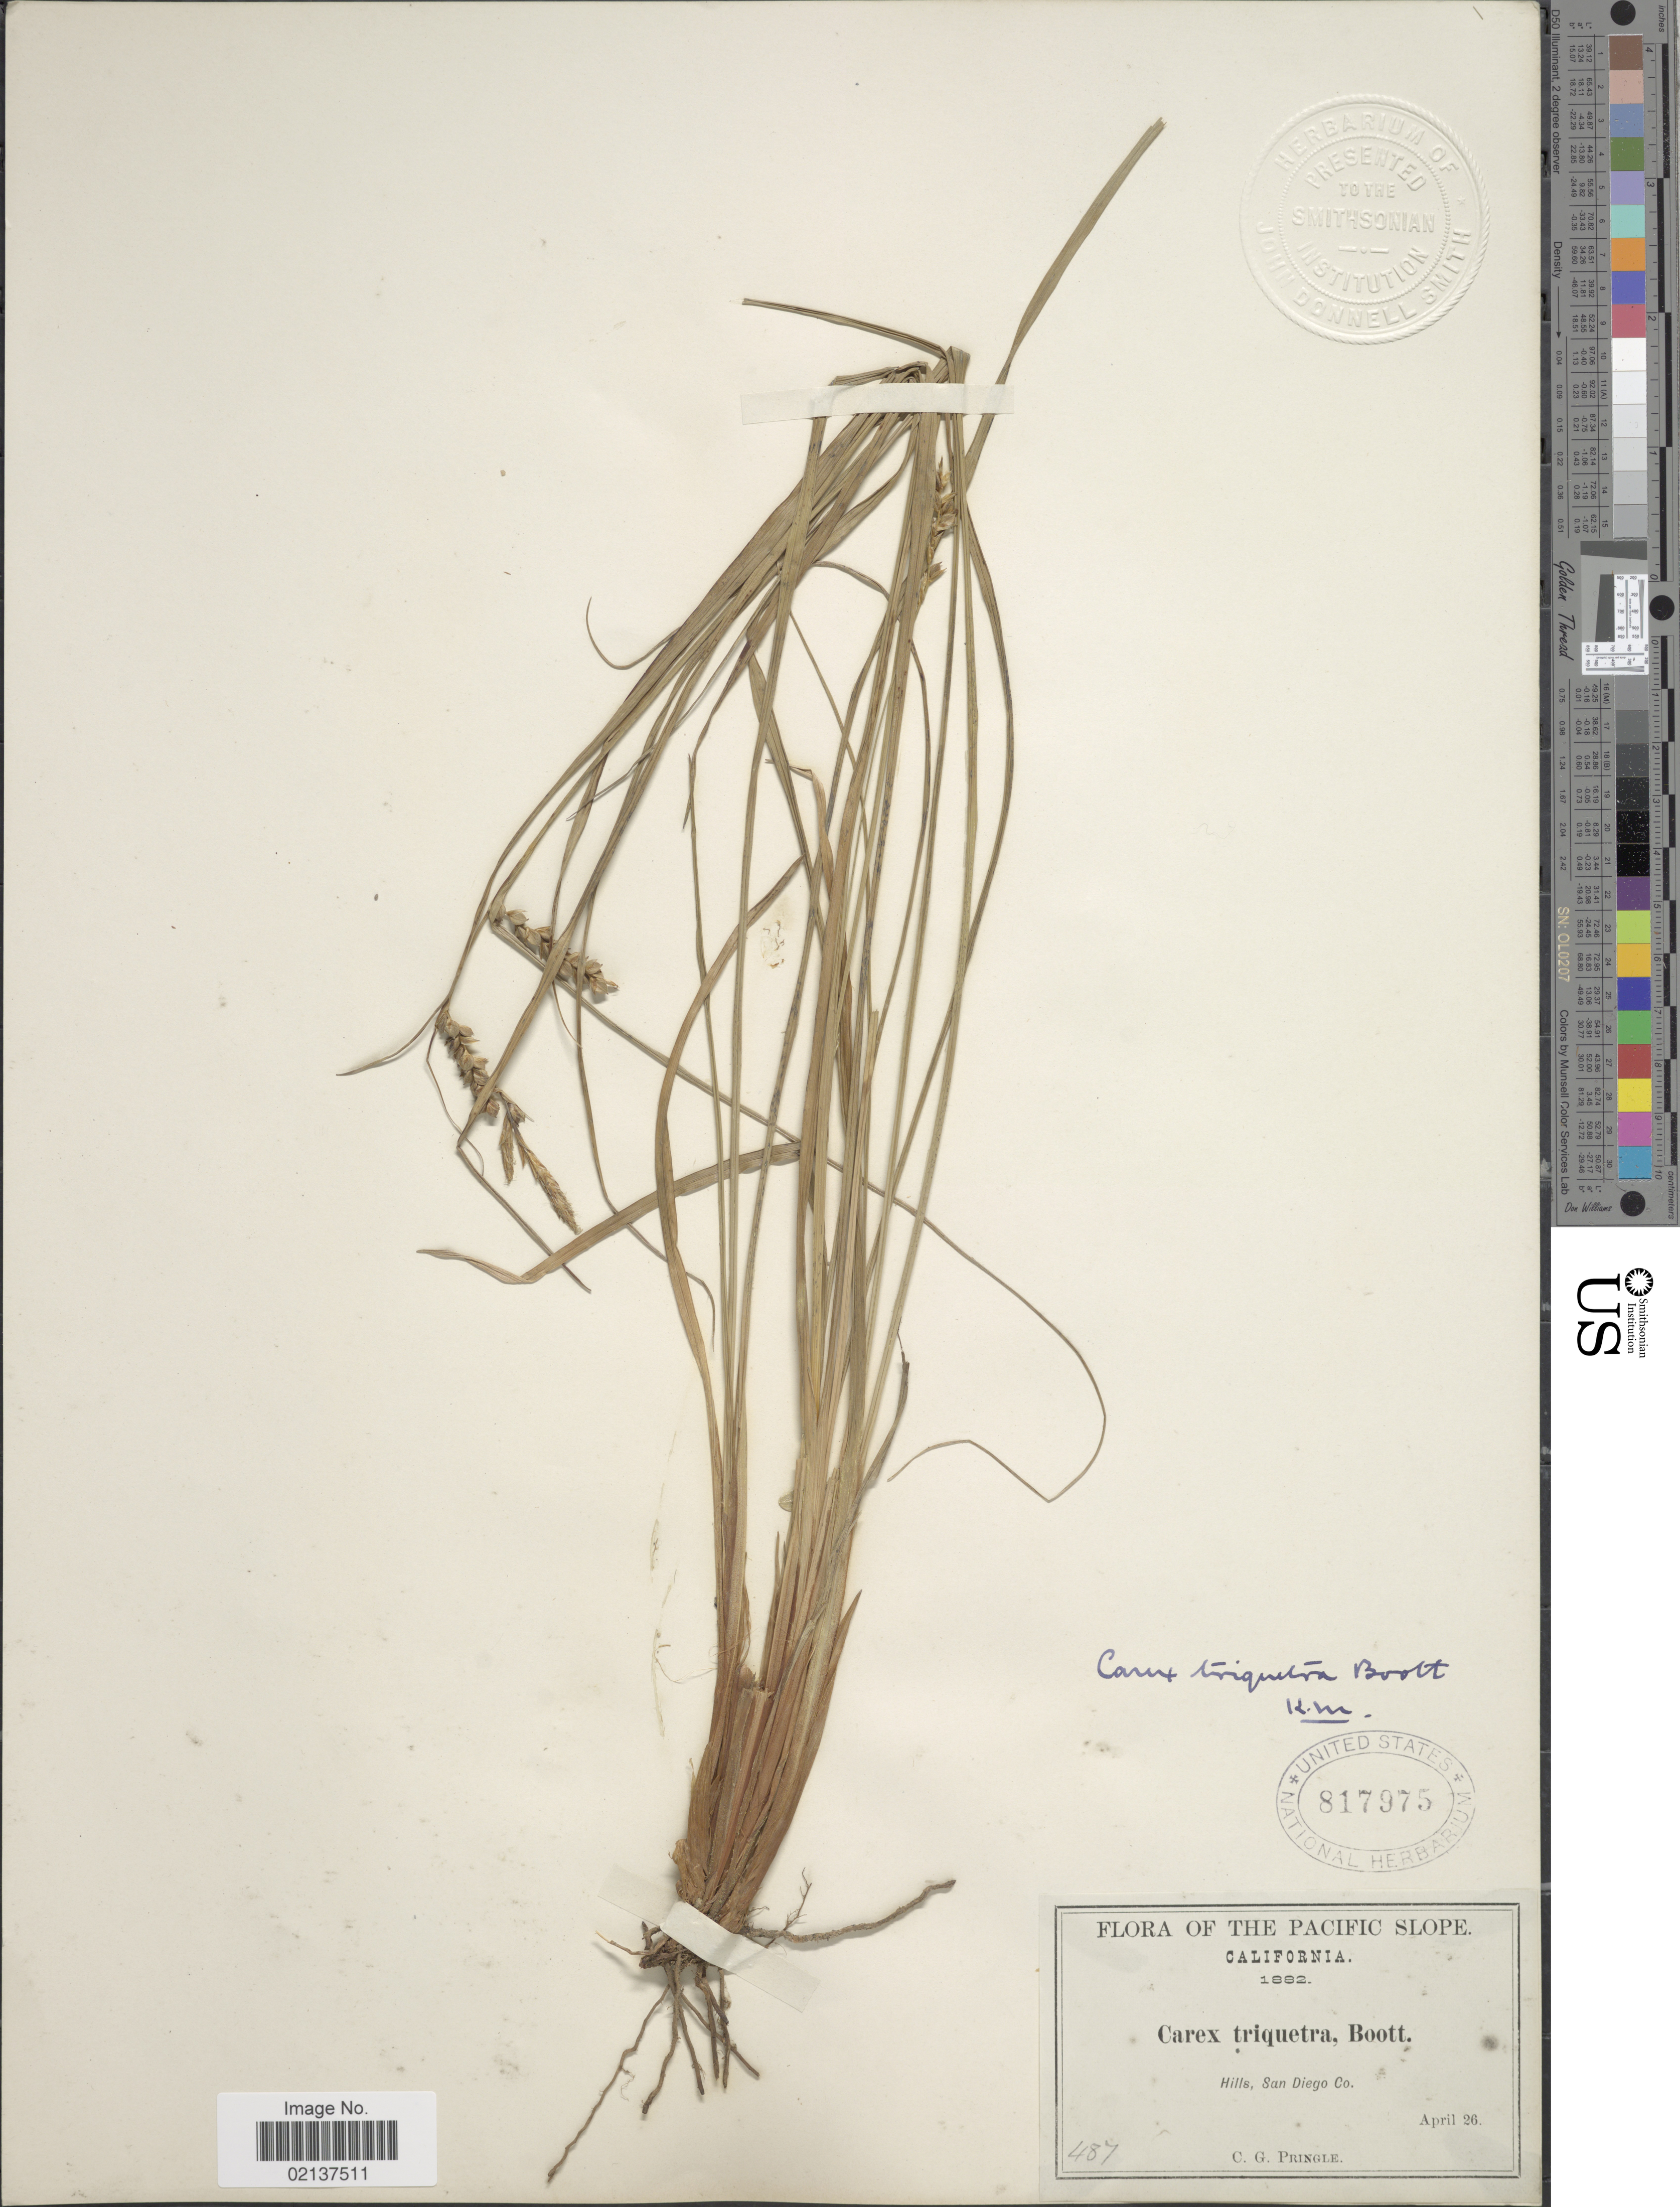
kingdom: Plantae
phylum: Tracheophyta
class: Liliopsida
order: Poales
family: Cyperaceae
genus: Carex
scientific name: Carex triquetra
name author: Boott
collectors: C. G. Pringle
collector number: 487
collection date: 1882-04-26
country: United States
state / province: California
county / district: San Diego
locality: The Pacific Slope, Hills, San Diego Co.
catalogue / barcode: US 817975